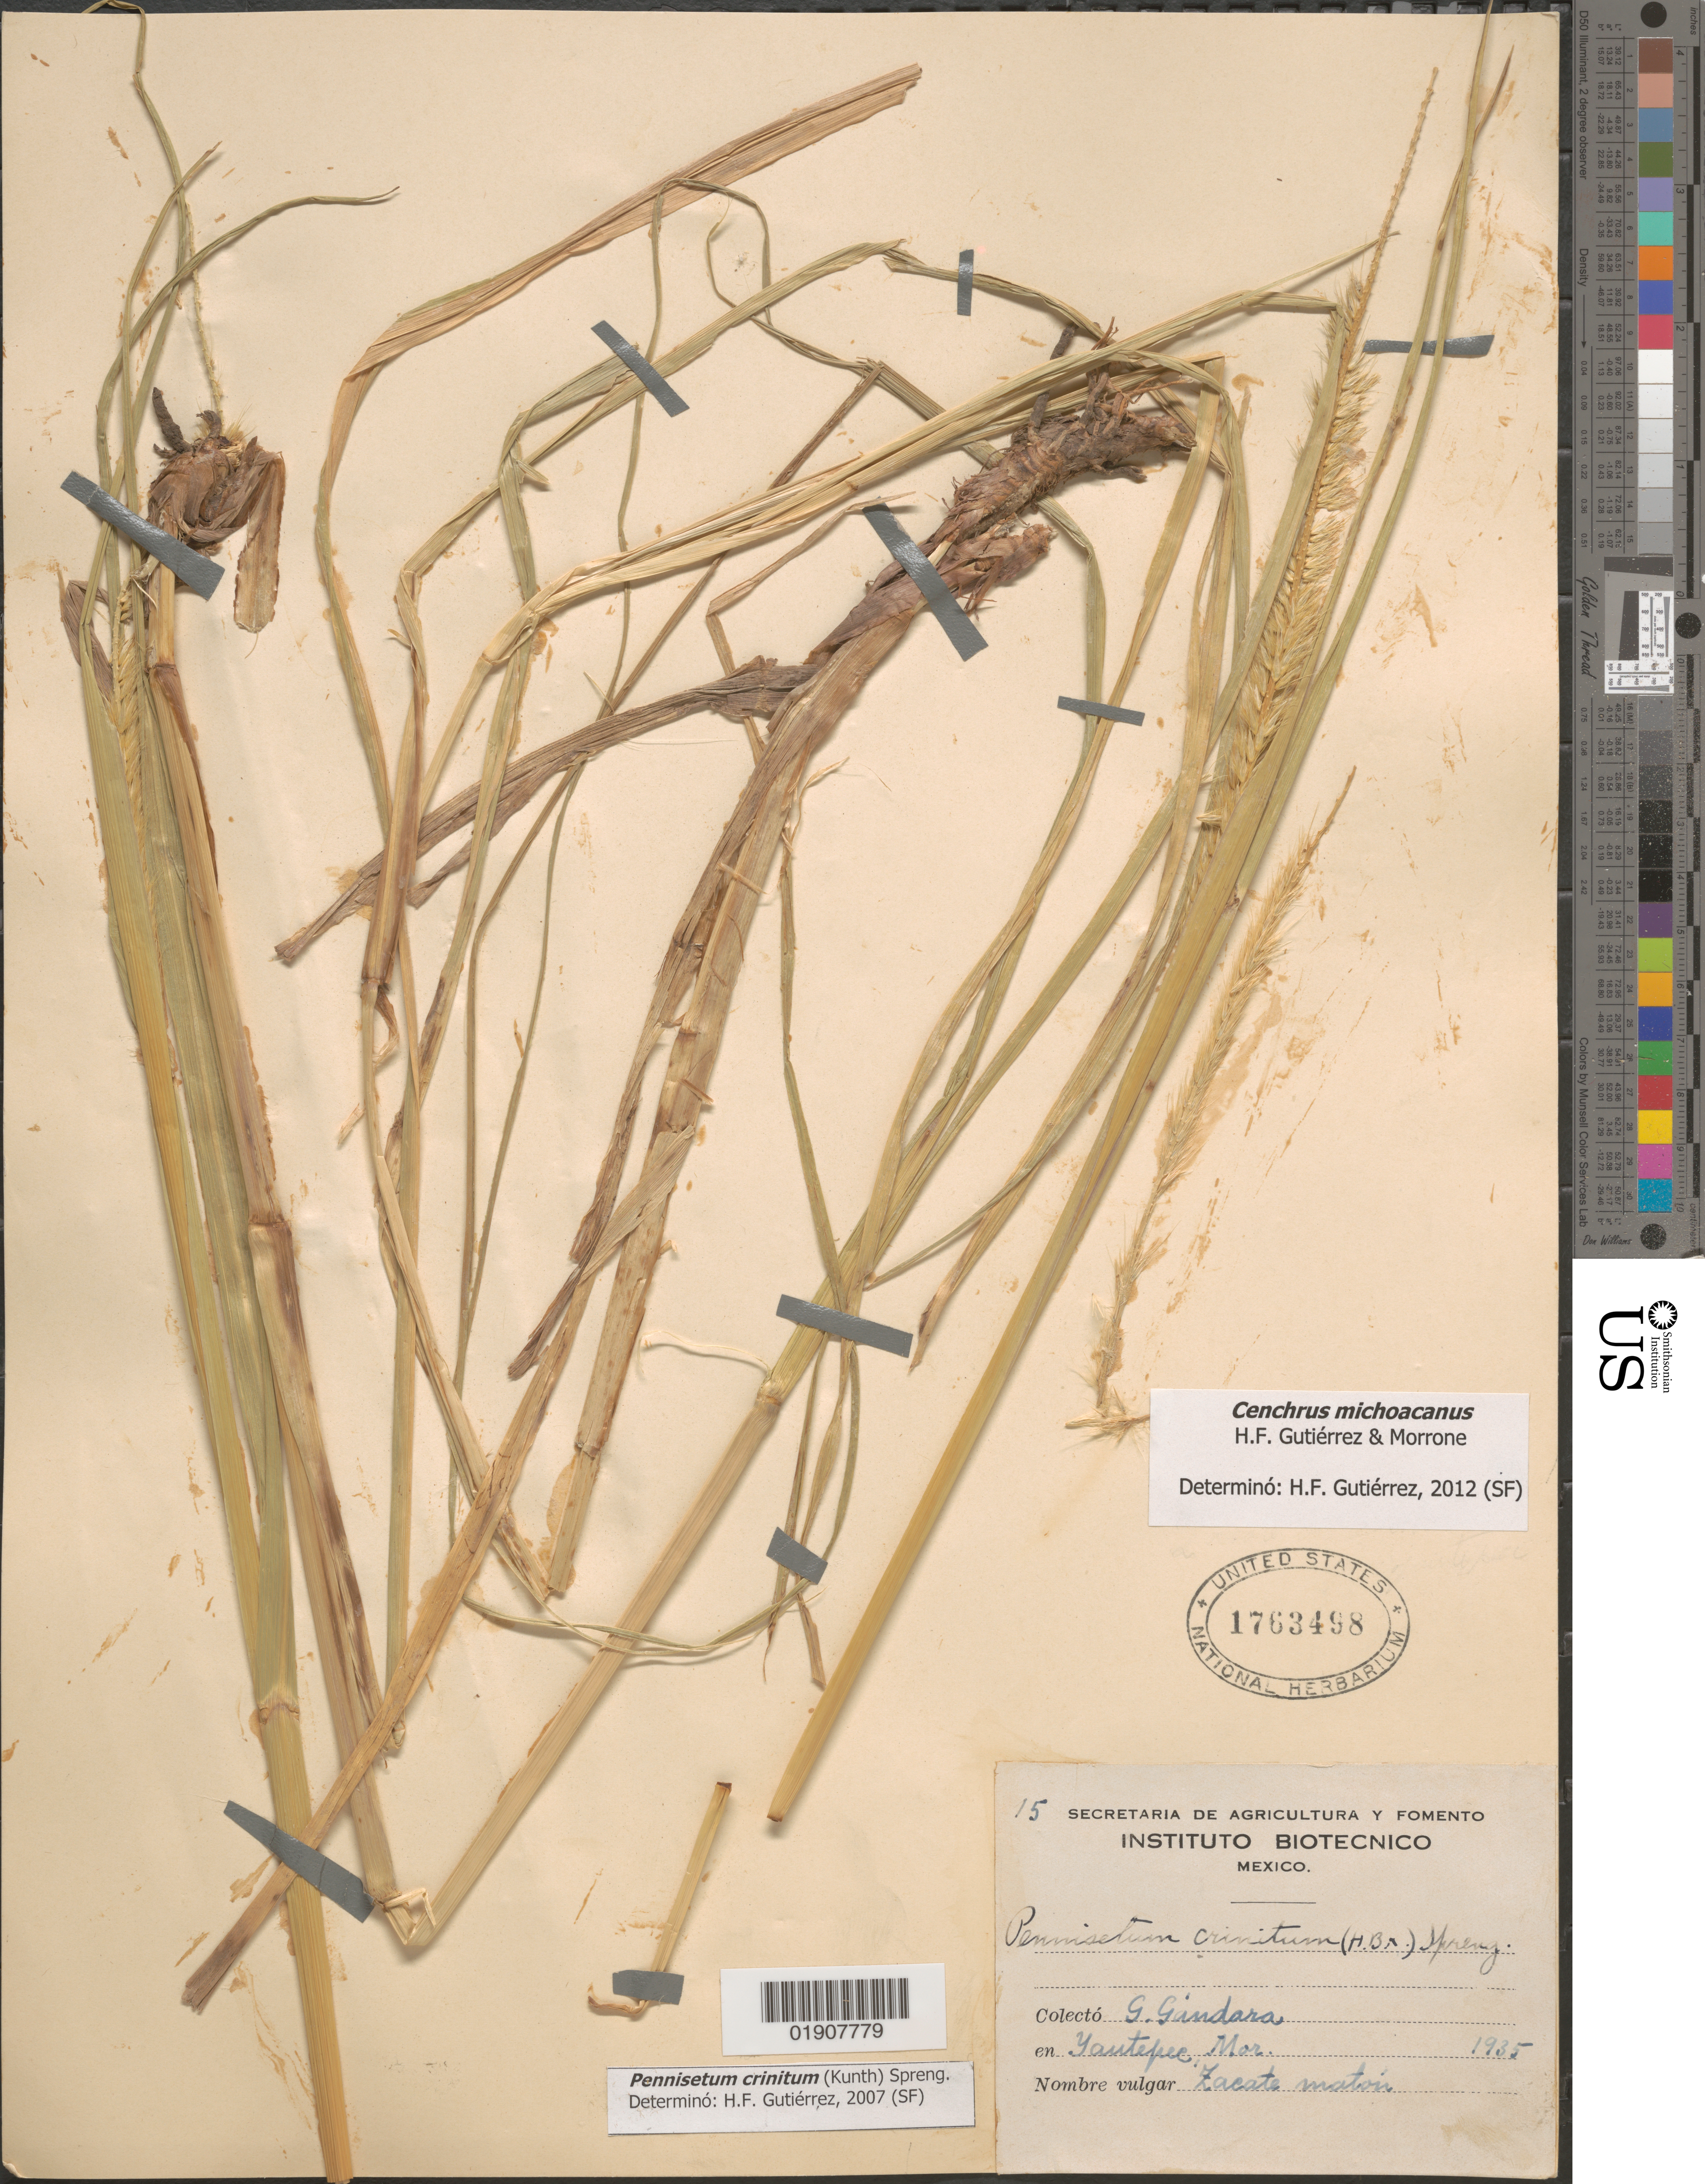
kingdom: Plantae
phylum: Tracheophyta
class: Liliopsida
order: Poales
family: Poaceae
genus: Cenchrus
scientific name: Cenchrus michoacanus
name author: H.F. Gut. & Morrone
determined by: Gutiérrez, H. F.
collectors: G. Gandara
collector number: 15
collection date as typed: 1935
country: Mexico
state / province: Morelos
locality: Yautepec, Mor.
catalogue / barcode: US 1763498